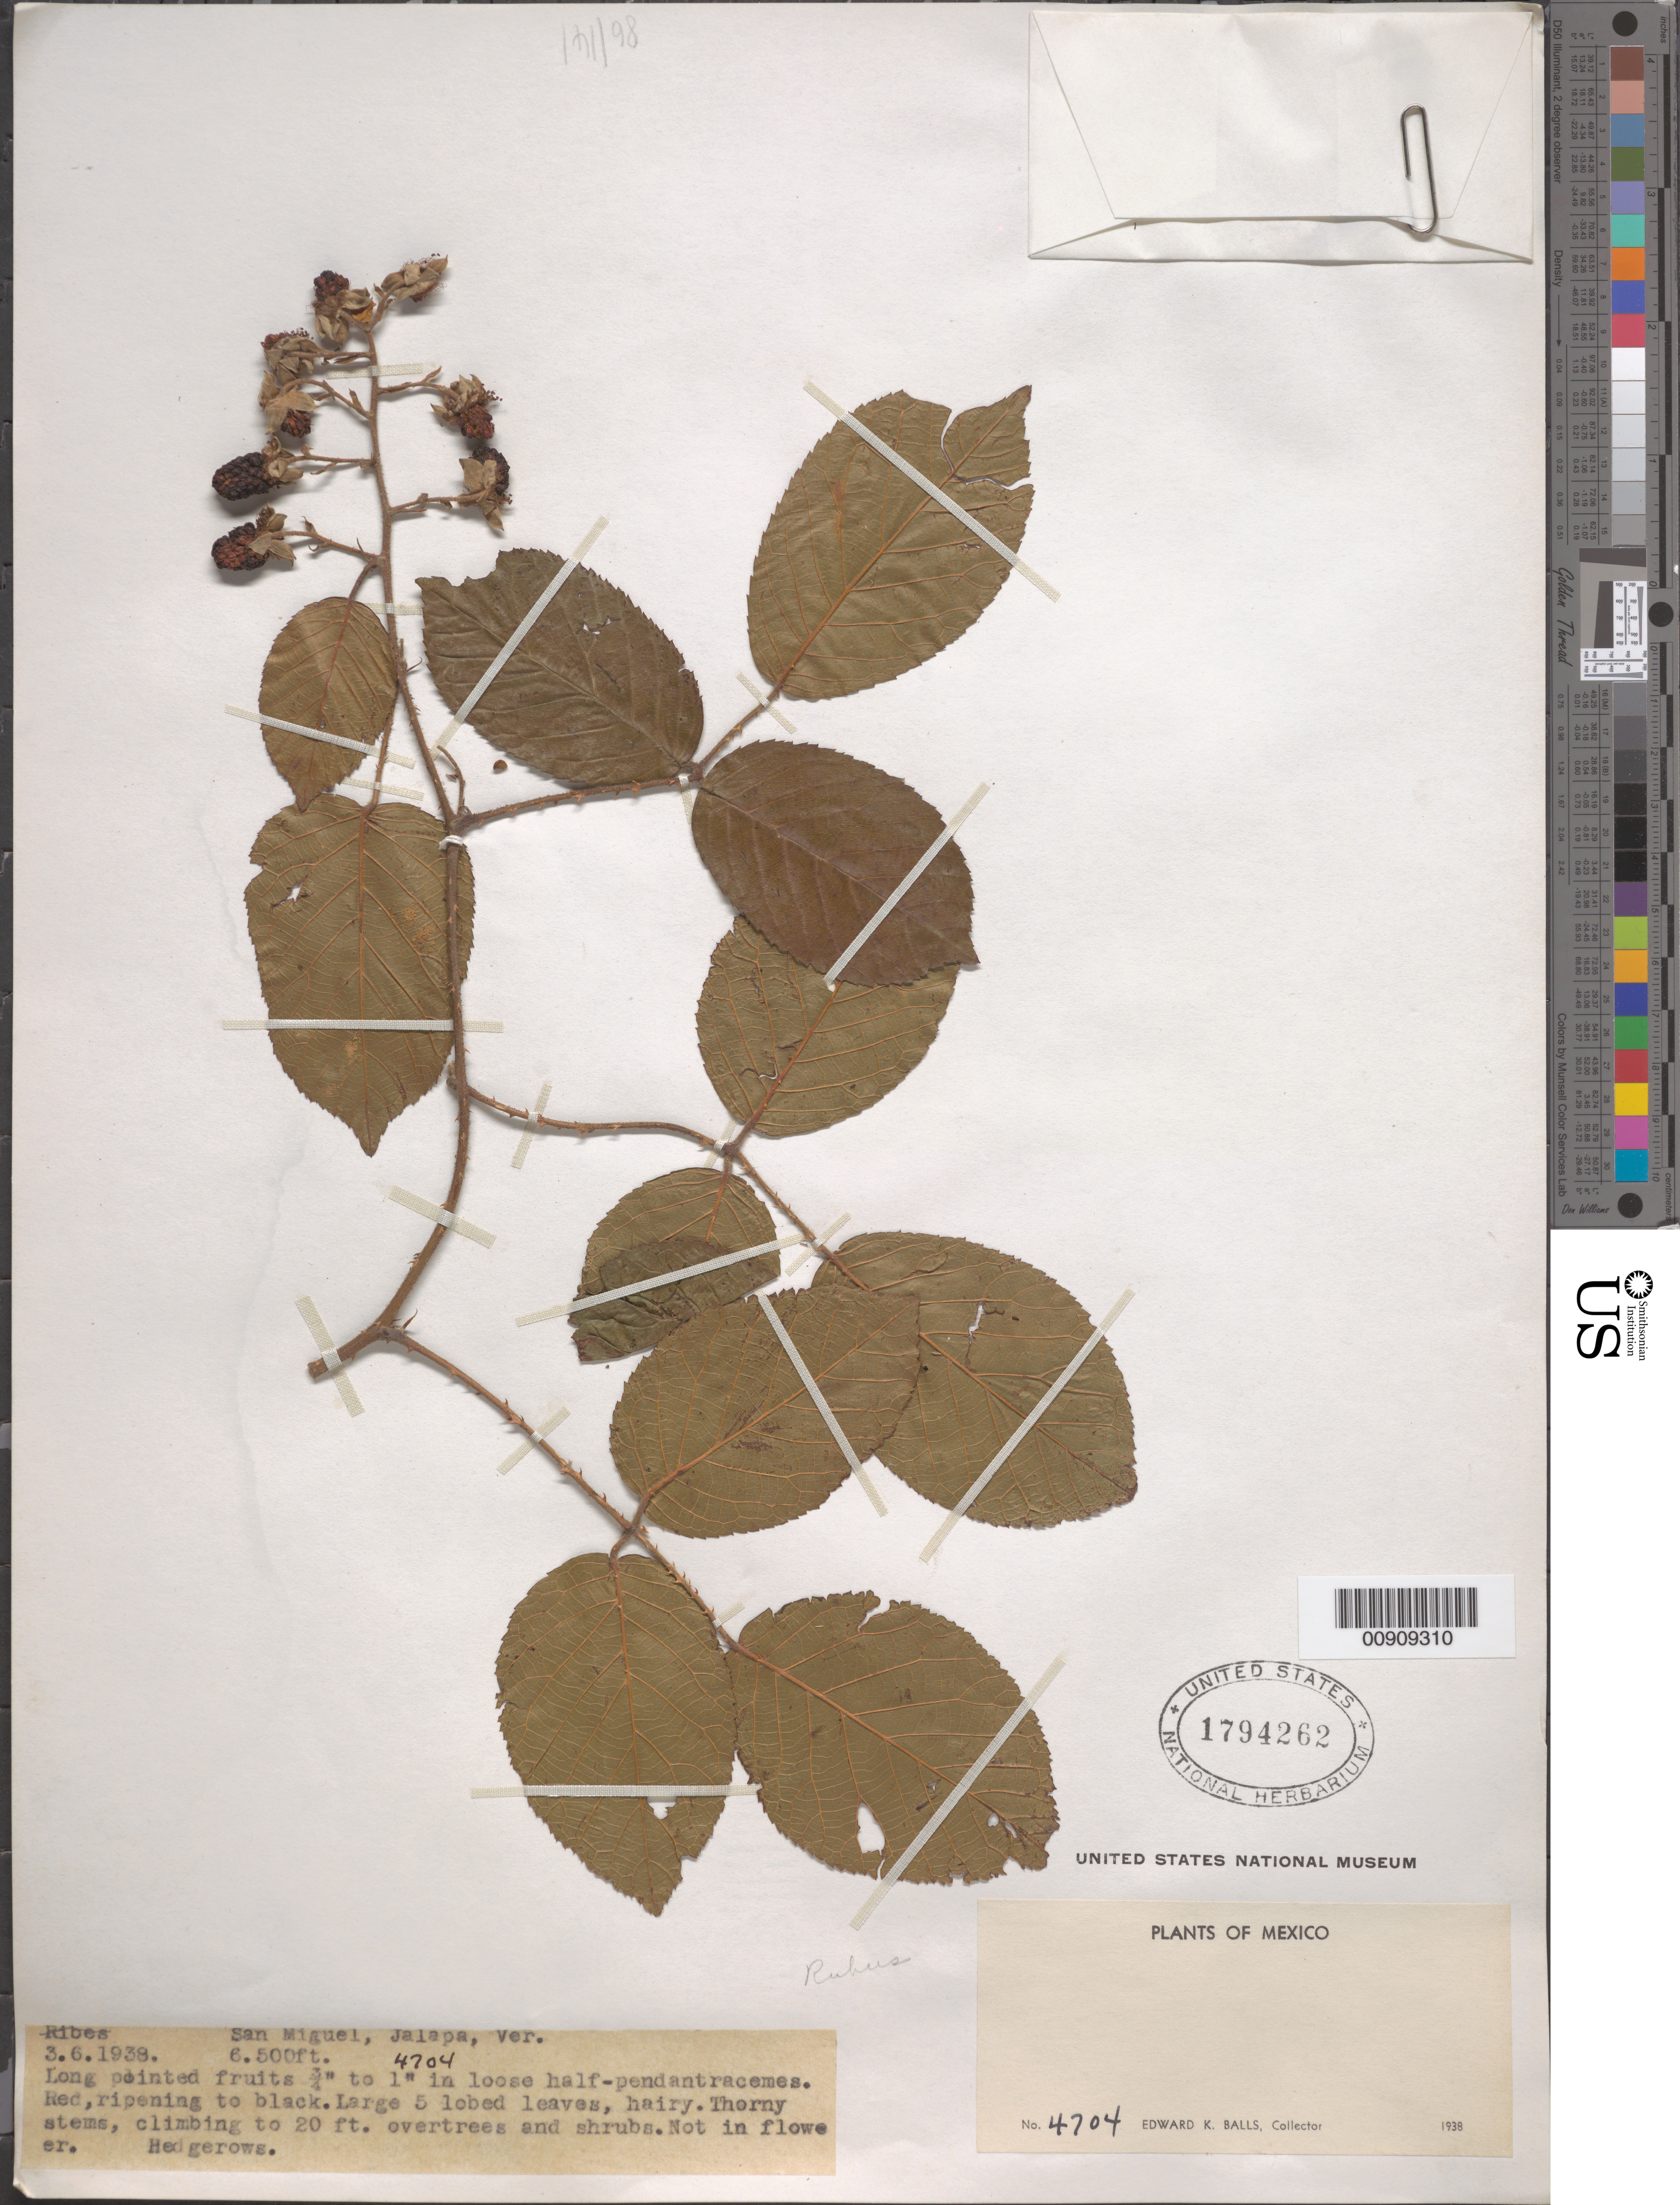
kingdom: Plantae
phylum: Tracheophyta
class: Magnoliopsida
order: Rosales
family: Rosaceae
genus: Rubus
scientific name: Rubus sp.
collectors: E. K. Balls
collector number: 4704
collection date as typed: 03 Jun 1938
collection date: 1938-06-03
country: Mexico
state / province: Veracruz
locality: San Miguel, Jalapa, Veracruz.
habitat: Climbing over trees and shrubs. Hedgerows.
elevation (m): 1981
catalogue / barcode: US 1794262